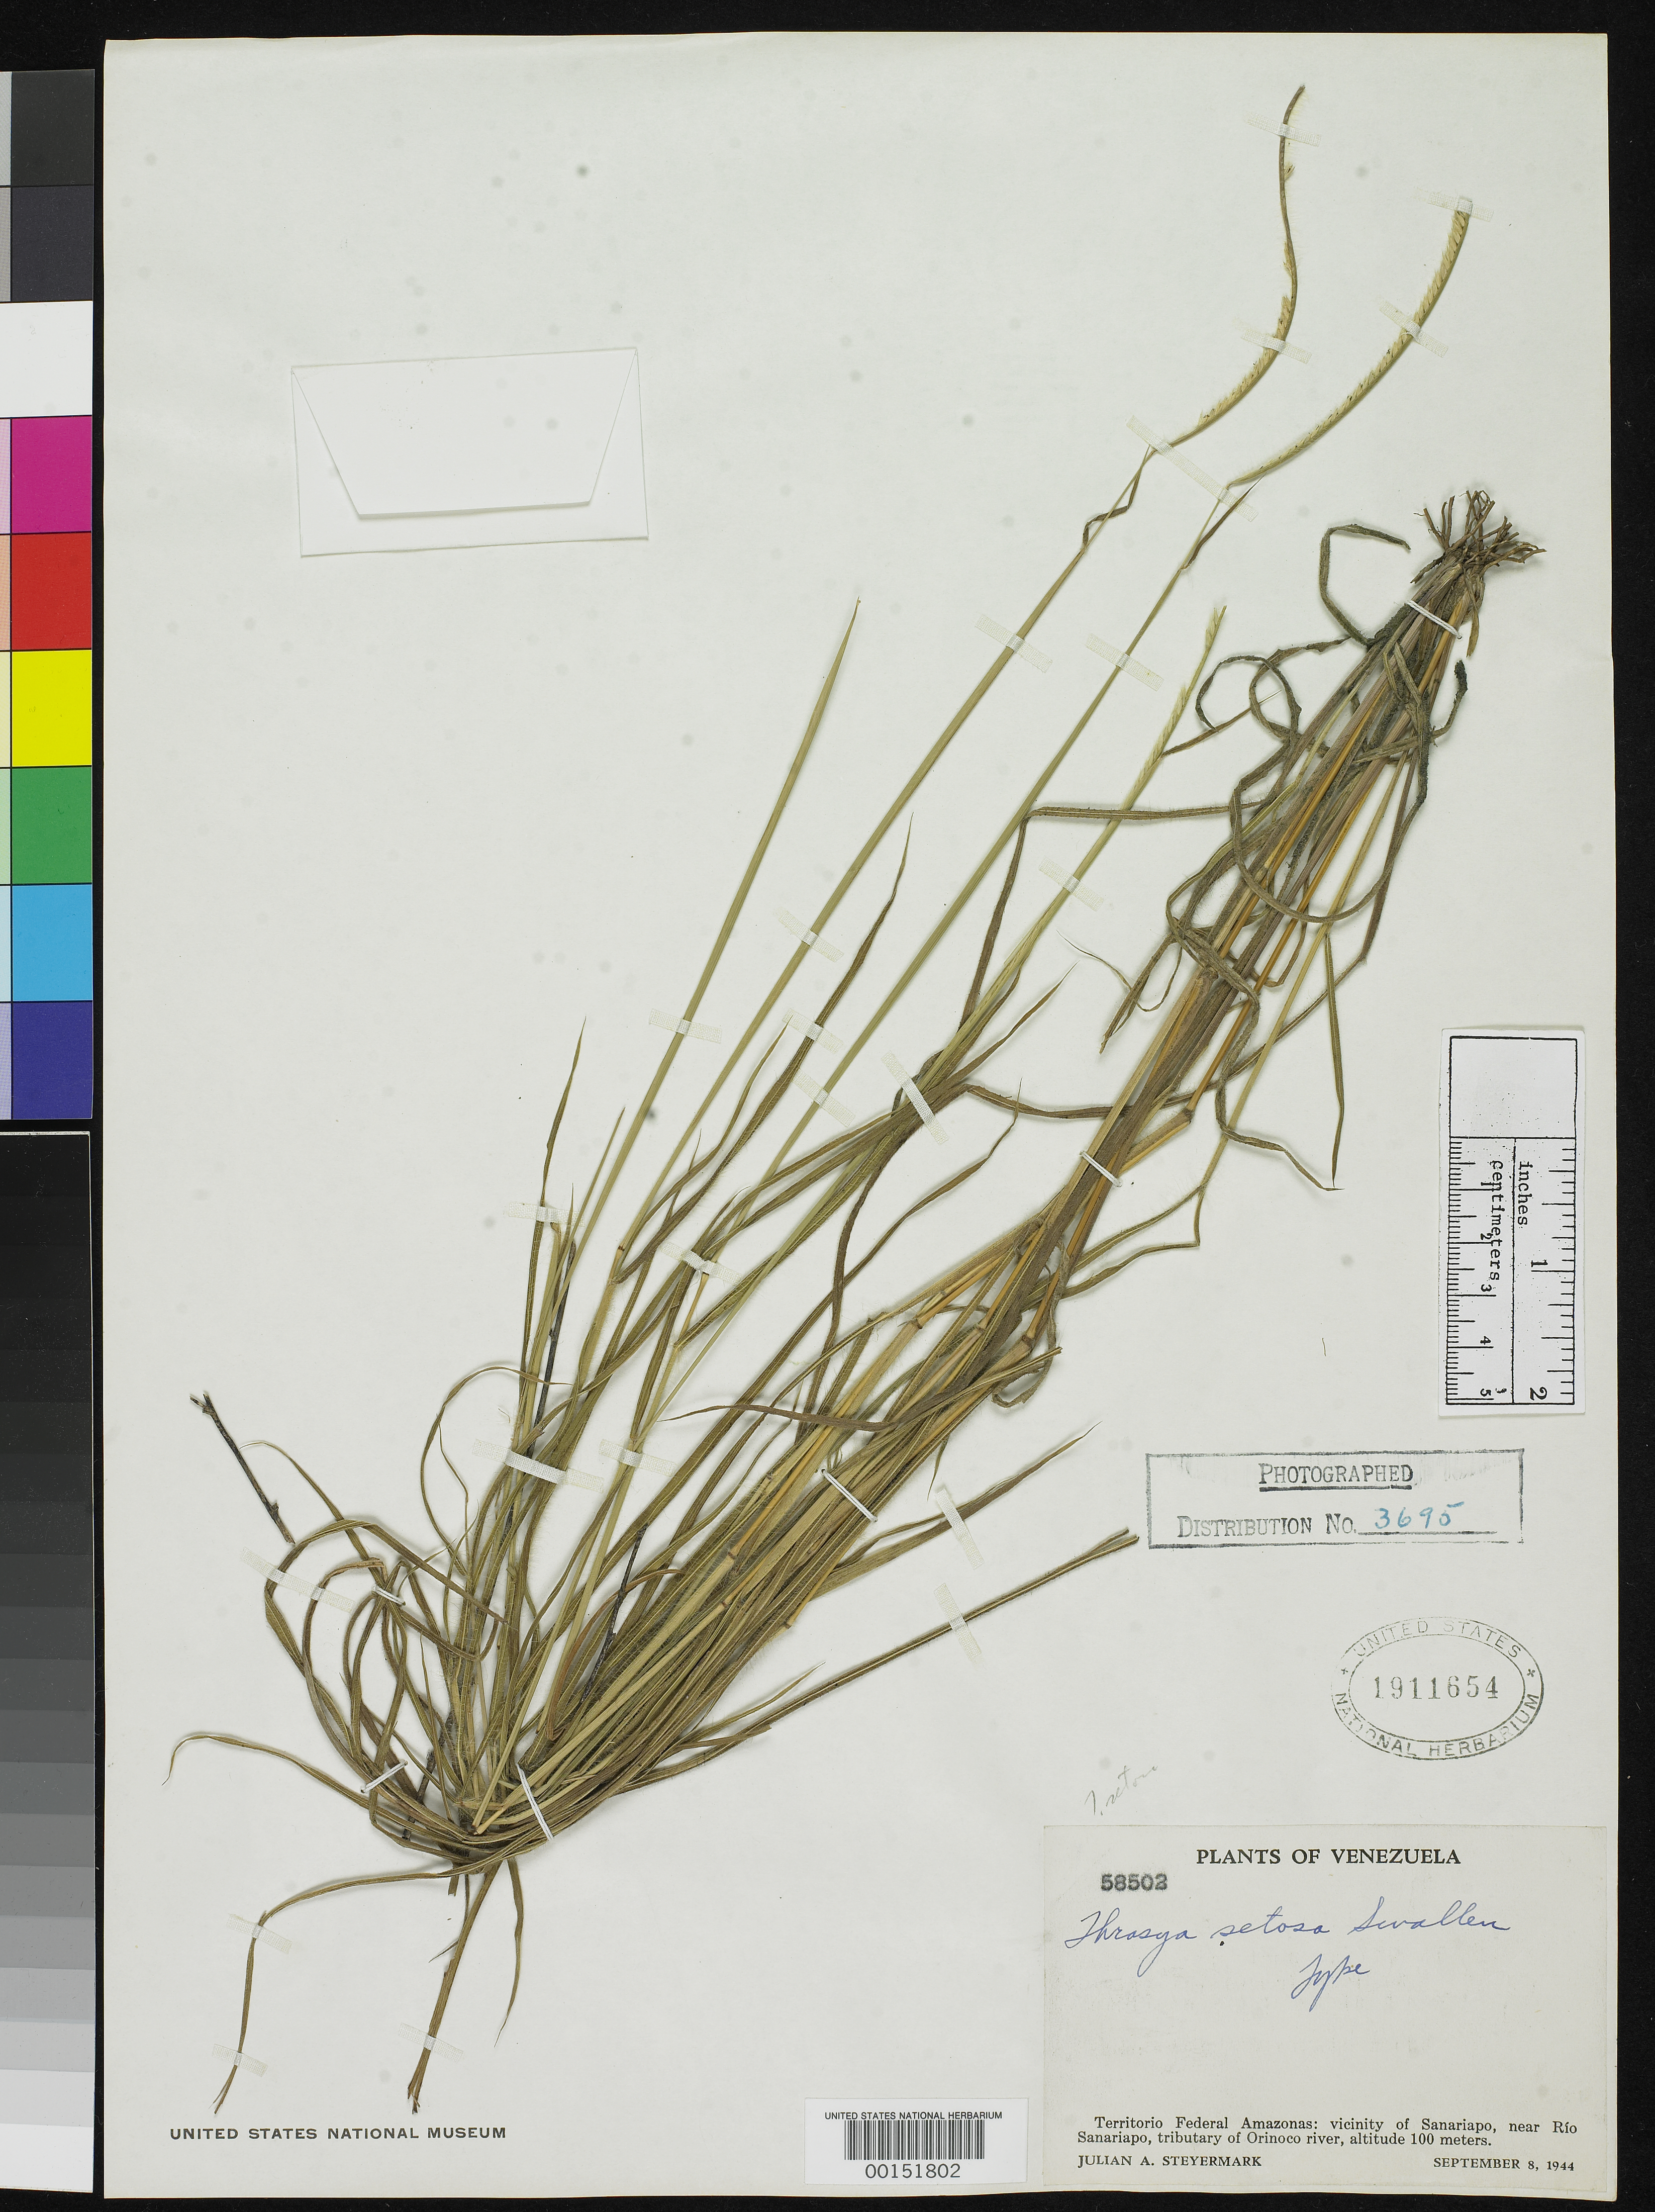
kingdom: Plantae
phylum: Tracheophyta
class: Liliopsida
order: Poales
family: Poaceae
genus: Thrasya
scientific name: Thrasya setosa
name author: Swallen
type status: Holotype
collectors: J. Steyermark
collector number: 58502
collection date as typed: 08 Sep 1944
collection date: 1944-09-08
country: Venezuela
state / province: Amazonas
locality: Vicinity of Sanariapo.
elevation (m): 100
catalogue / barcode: US 1911654